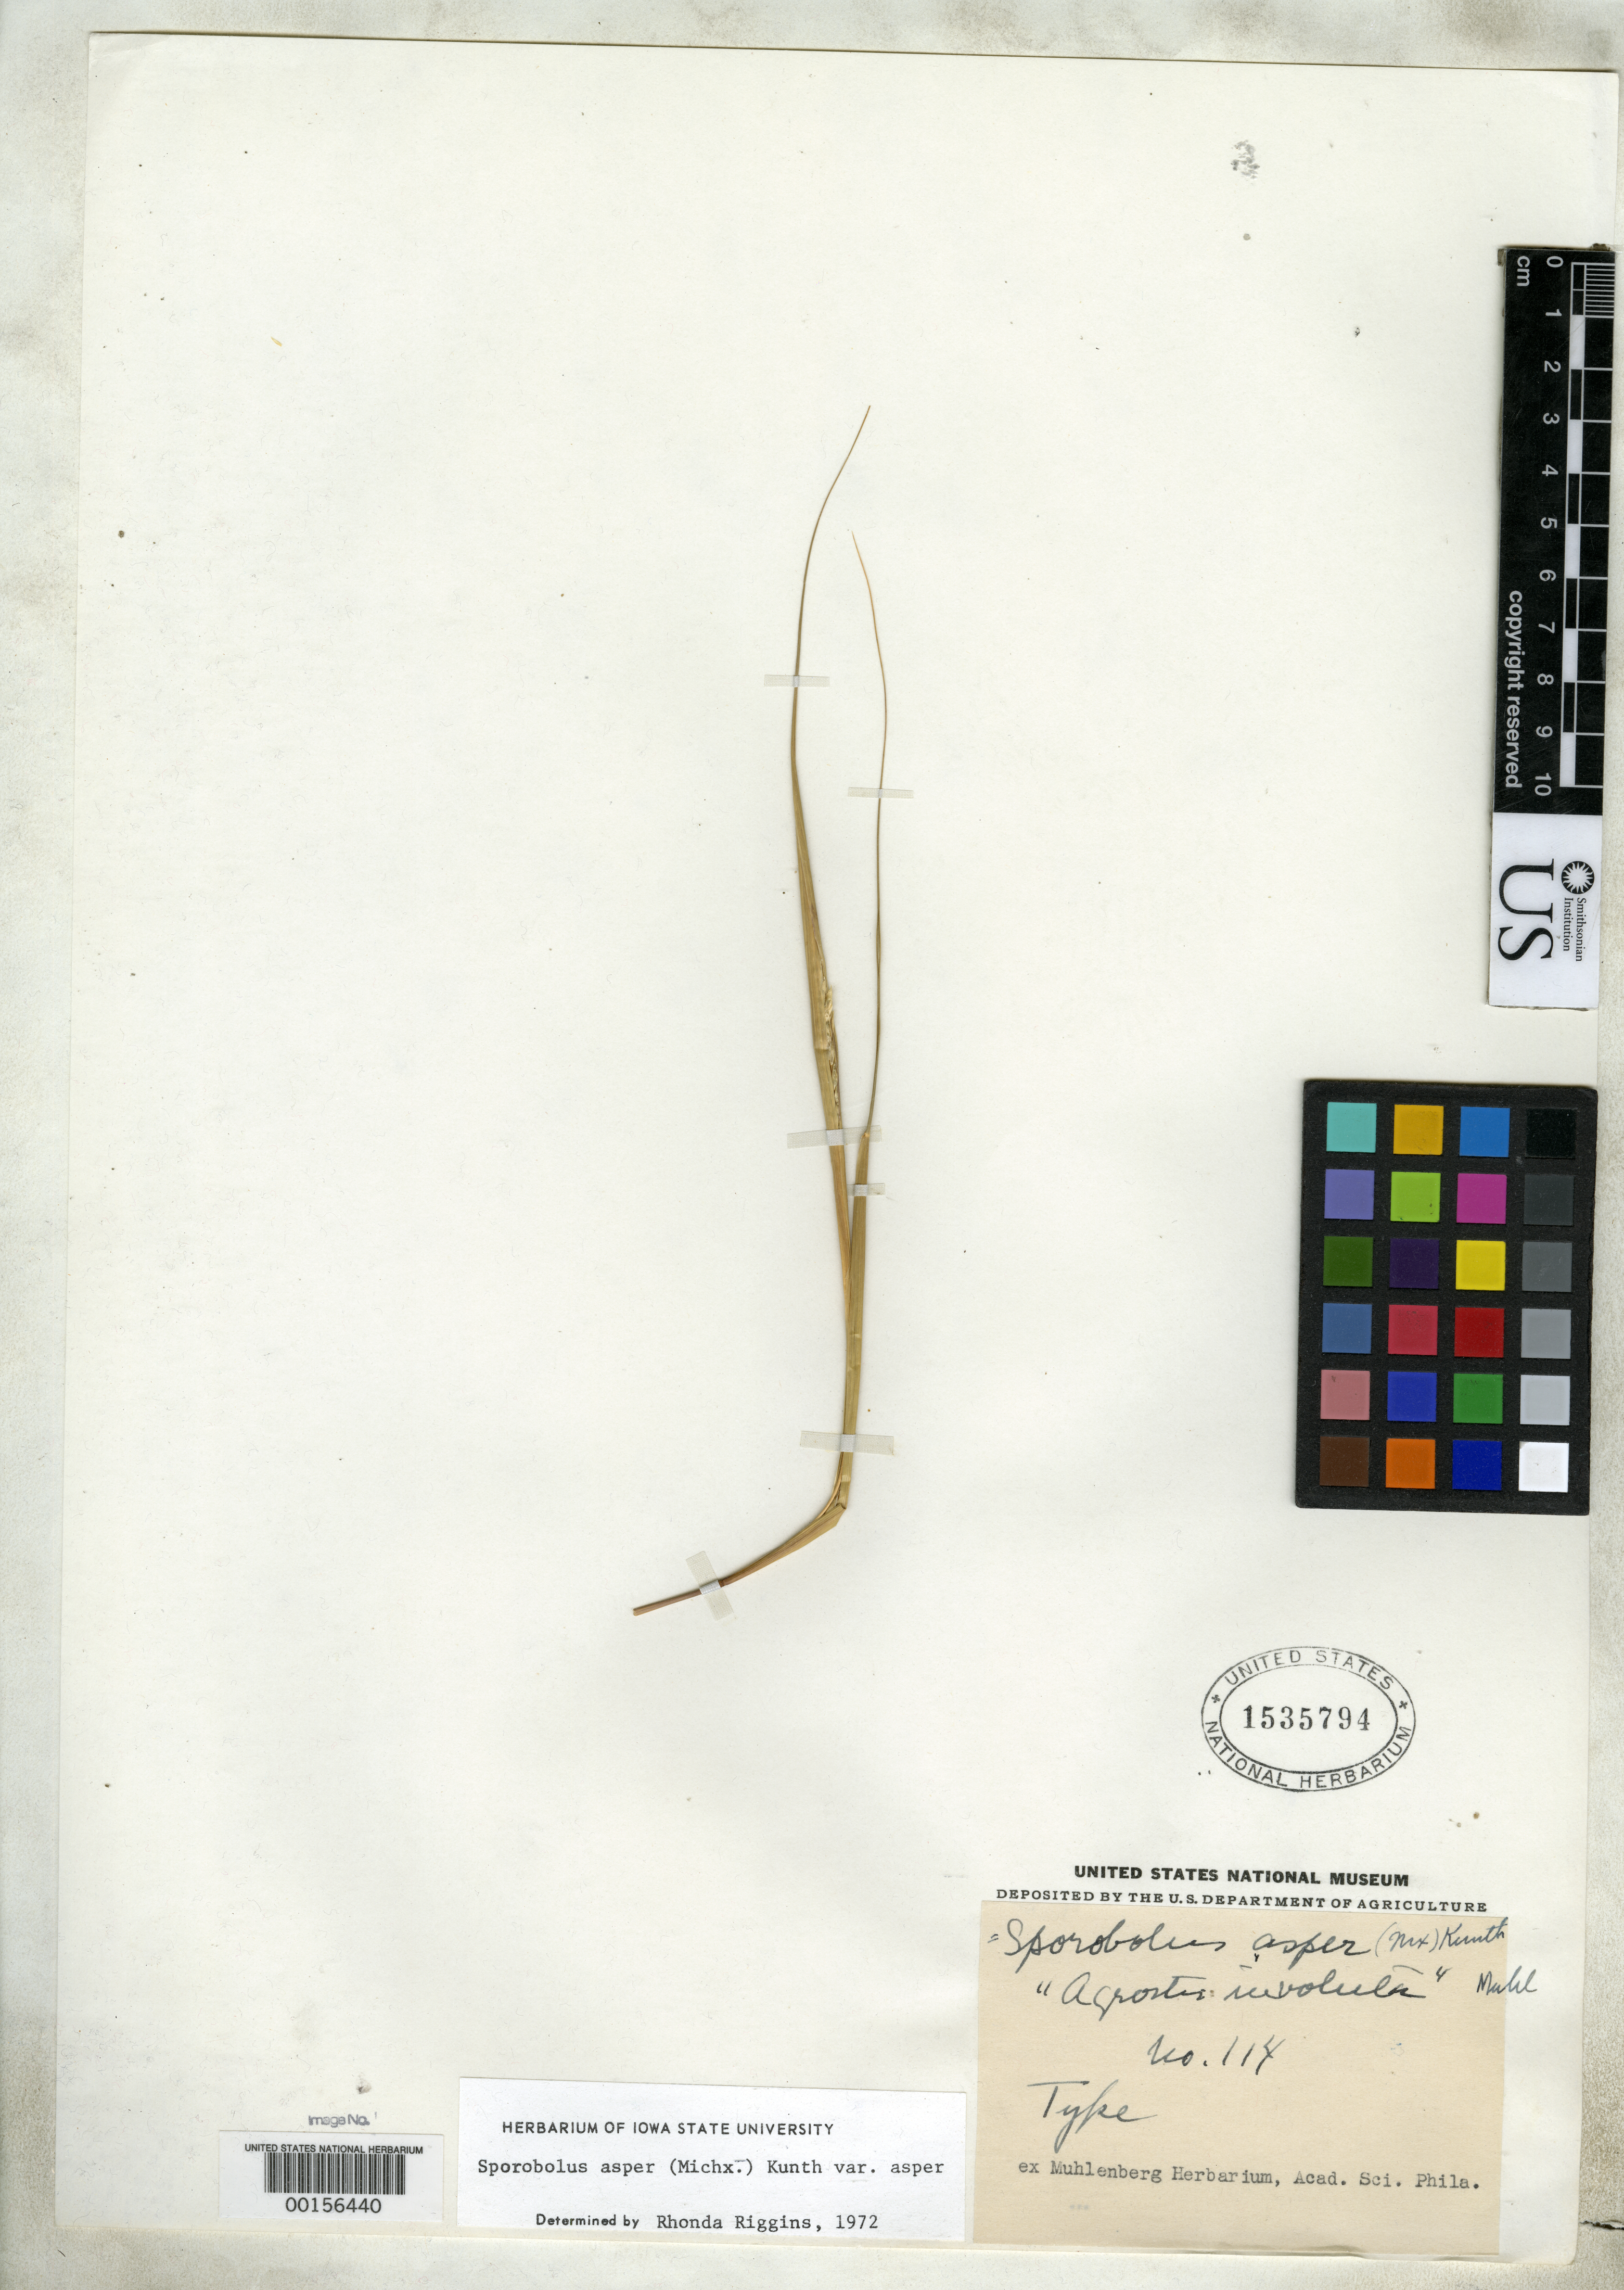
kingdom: Plantae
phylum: Tracheophyta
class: Liliopsida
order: Poales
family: Poaceae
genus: Agrostis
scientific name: Agrostis involuta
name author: Muhl.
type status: Type Fragment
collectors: H. Muhlenberg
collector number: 114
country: United States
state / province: Pennsylvania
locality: In Susquehanna.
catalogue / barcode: US 1535794